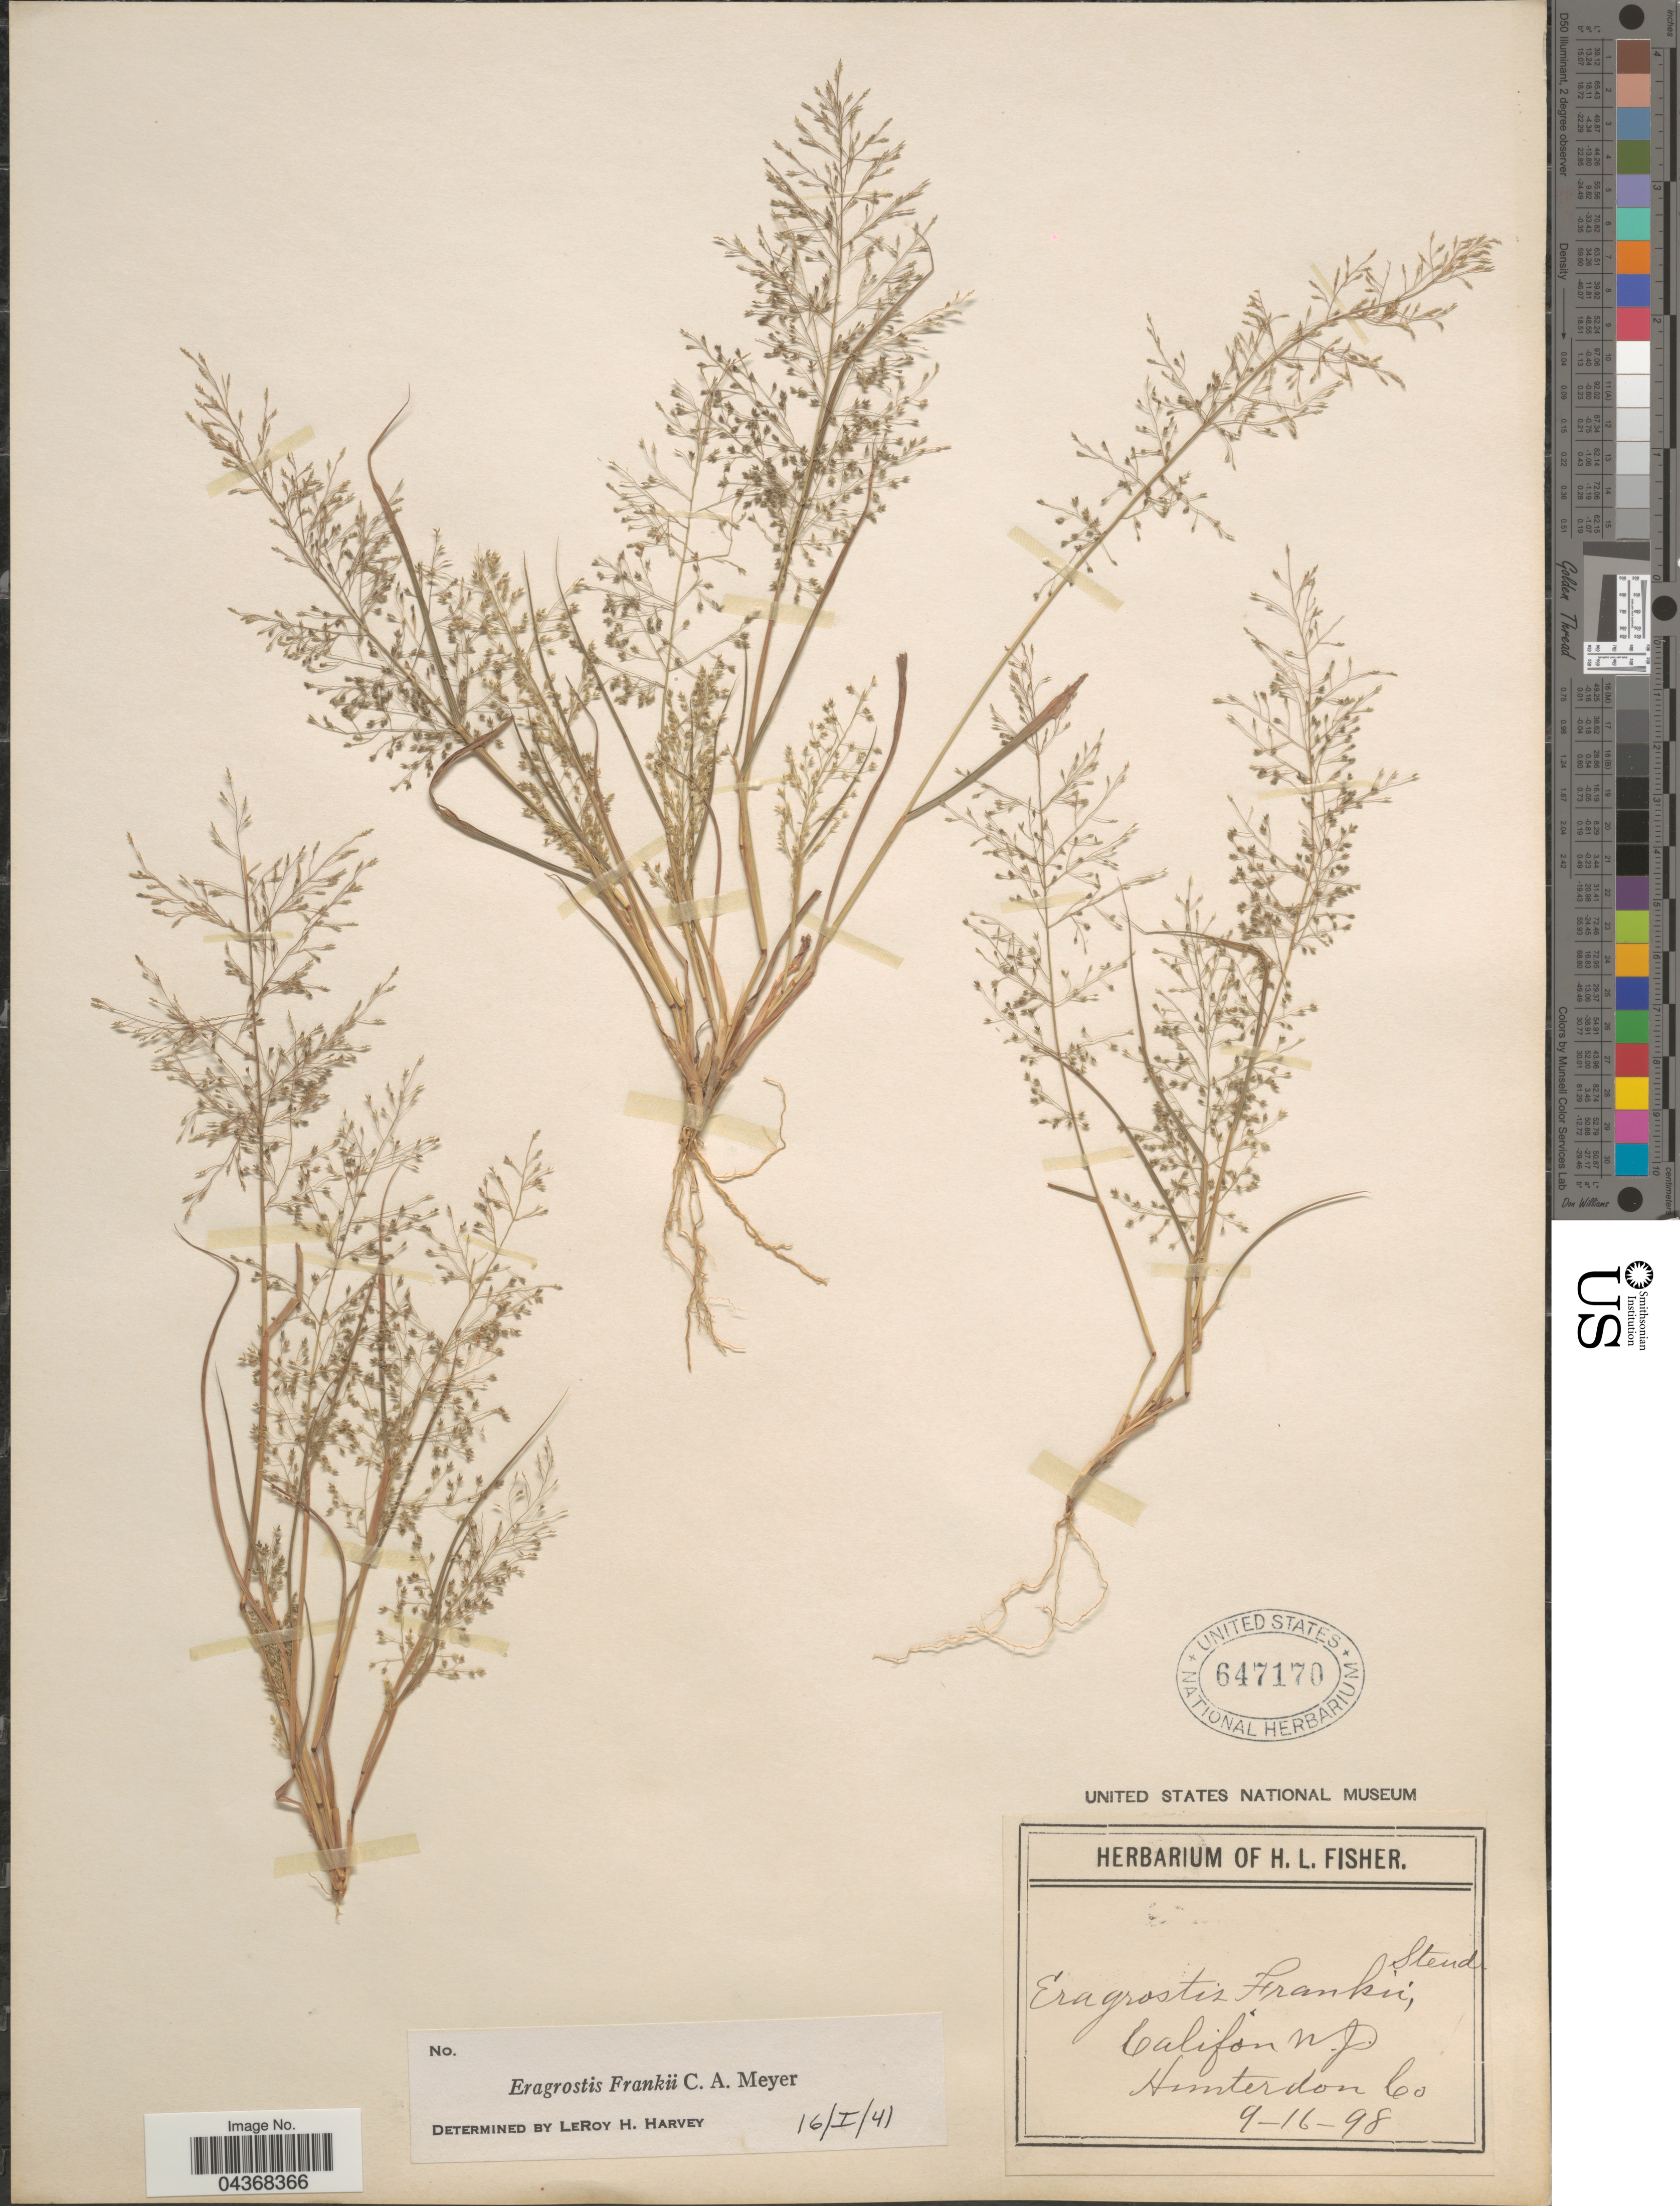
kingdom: Plantae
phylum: Tracheophyta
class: Liliopsida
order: Poales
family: Poaceae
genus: Eragrostis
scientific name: Eragrostis frankii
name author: C.A. Mey. ex Steud.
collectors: ex herb. of H. L. Fisher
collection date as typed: Transcribed d/m/y: 16/9/98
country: United States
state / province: New Jersey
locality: Califon. Hunterdon Co.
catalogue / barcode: US 647170